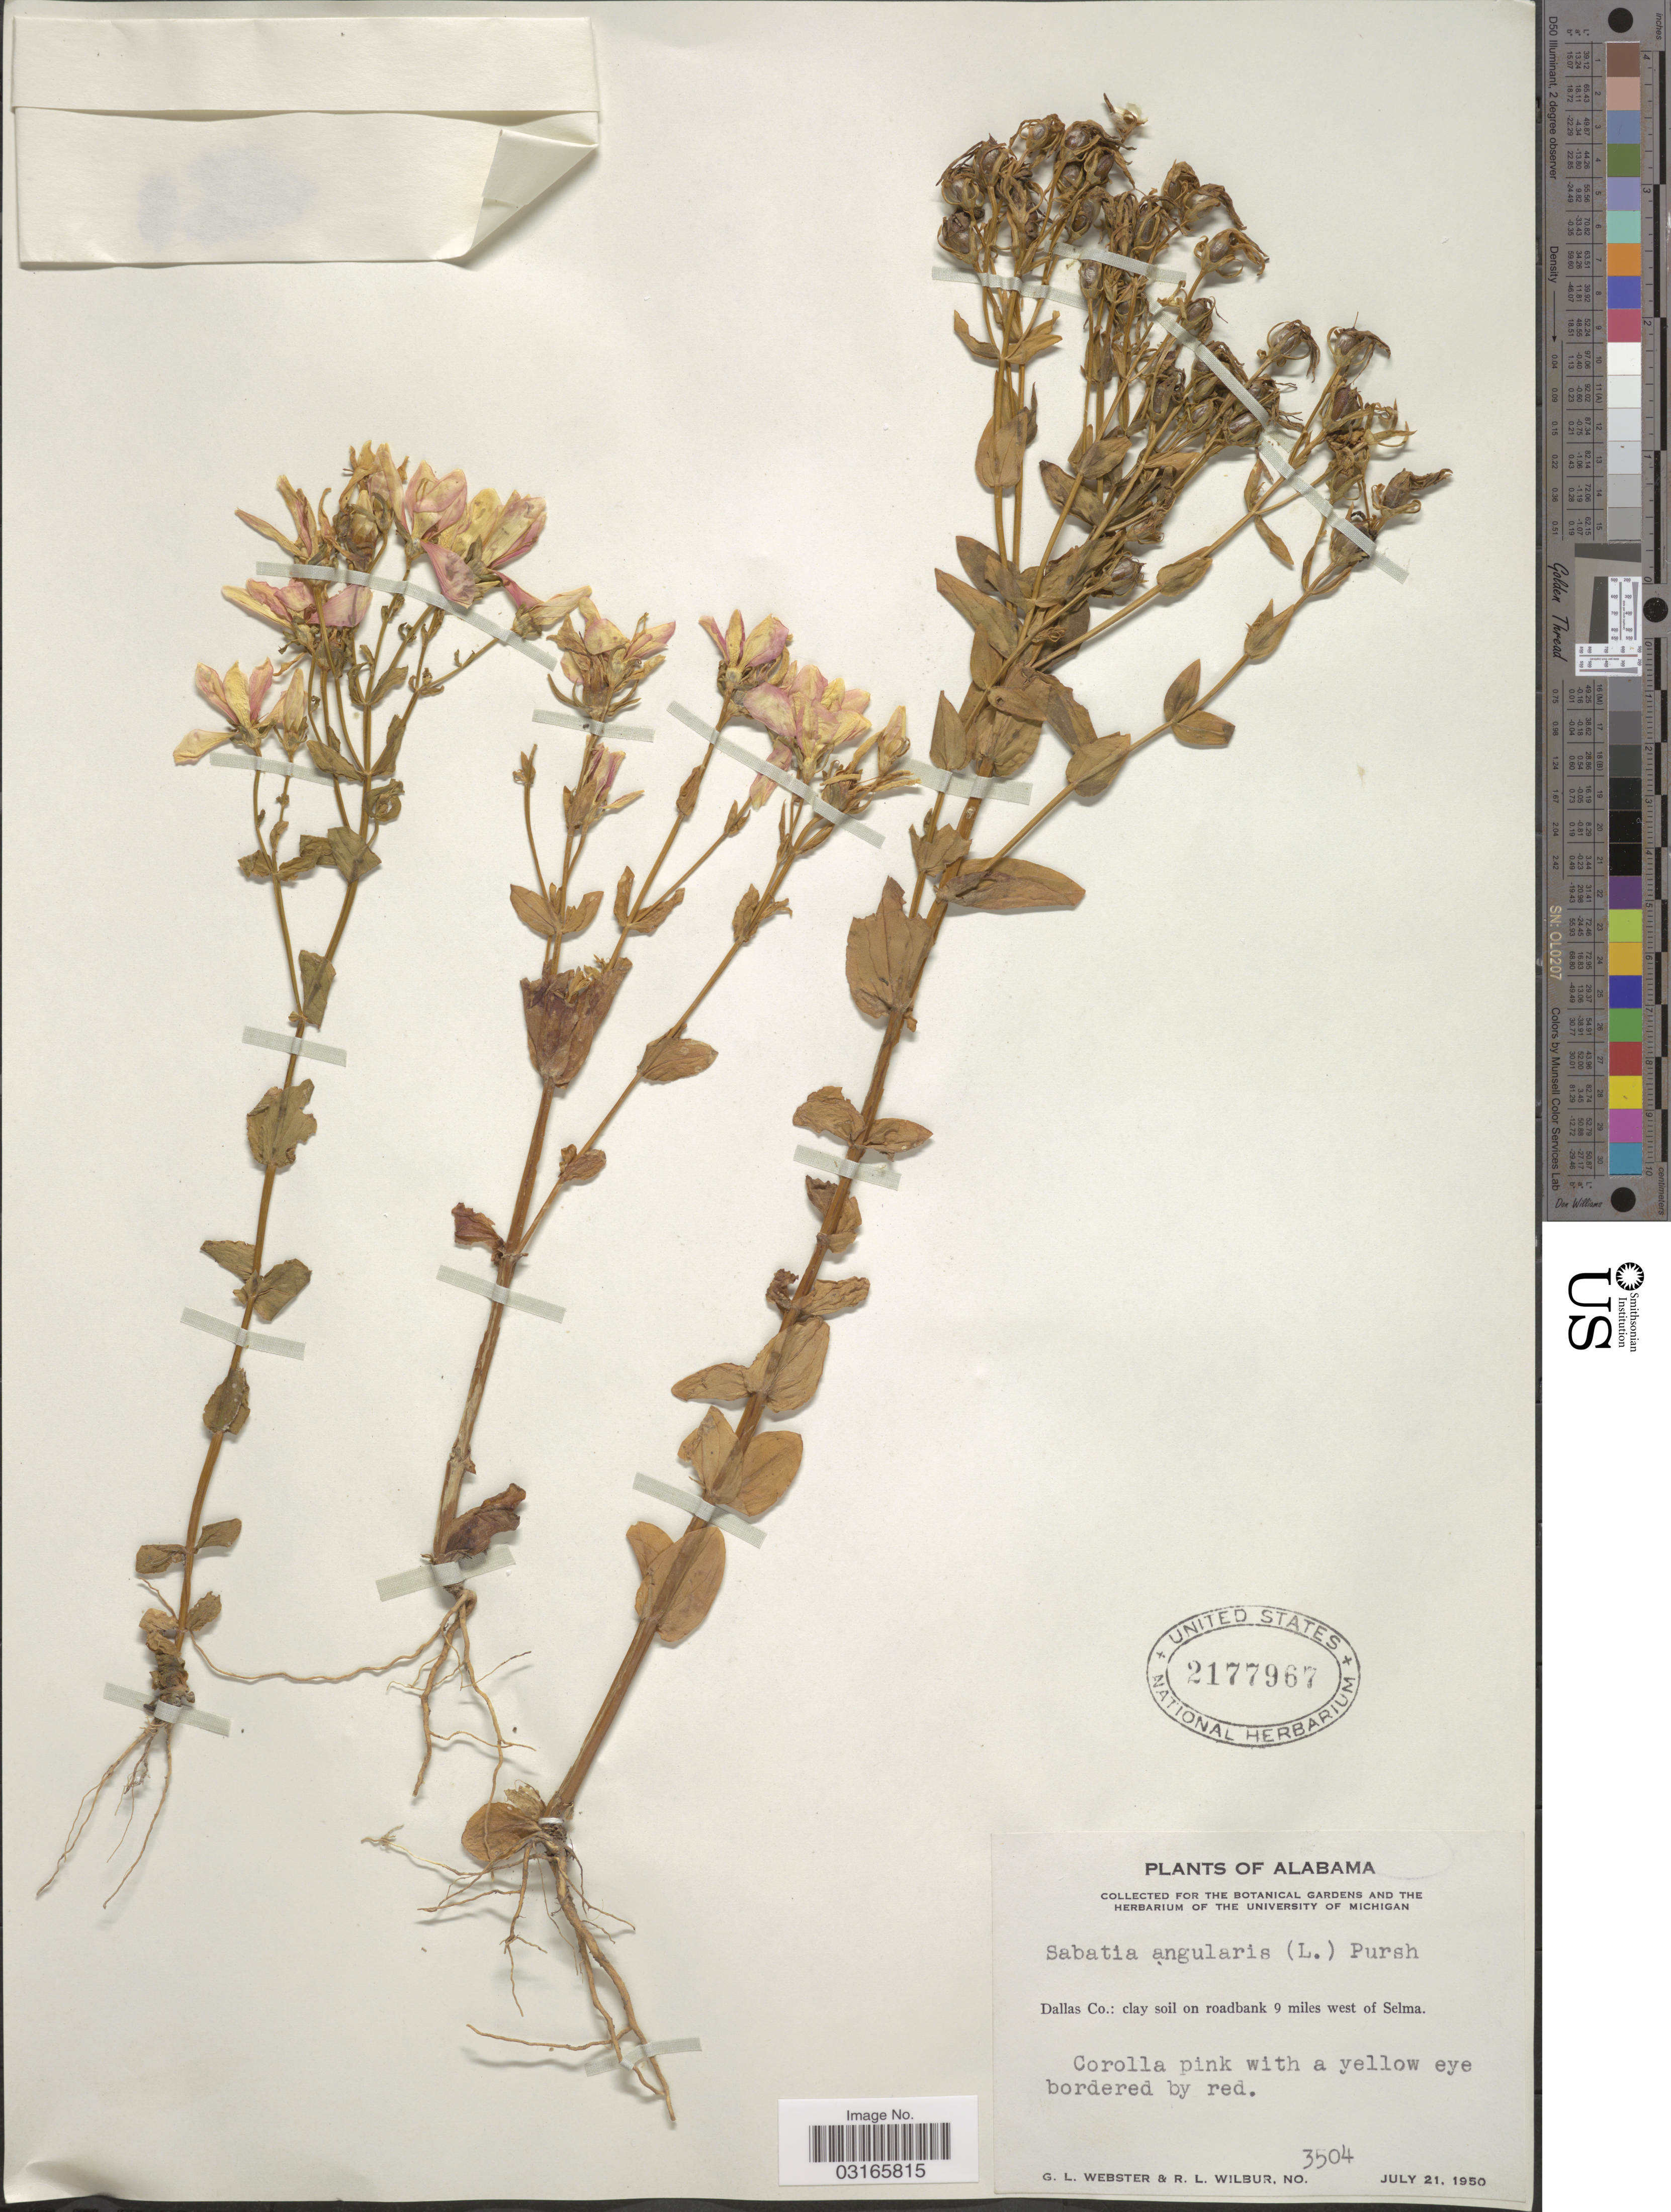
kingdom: Plantae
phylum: Tracheophyta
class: Magnoliopsida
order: Gentianales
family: Gentianaceae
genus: Sabatia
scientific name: Sabatia angularis (L.) Pursh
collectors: G. L. Webster & R. L. Wilbur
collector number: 3504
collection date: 1950-07-21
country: United States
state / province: Alabama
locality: Dallas Co.: clay soil on roadbank 9 miles west of Selma.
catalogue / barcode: US 2177967